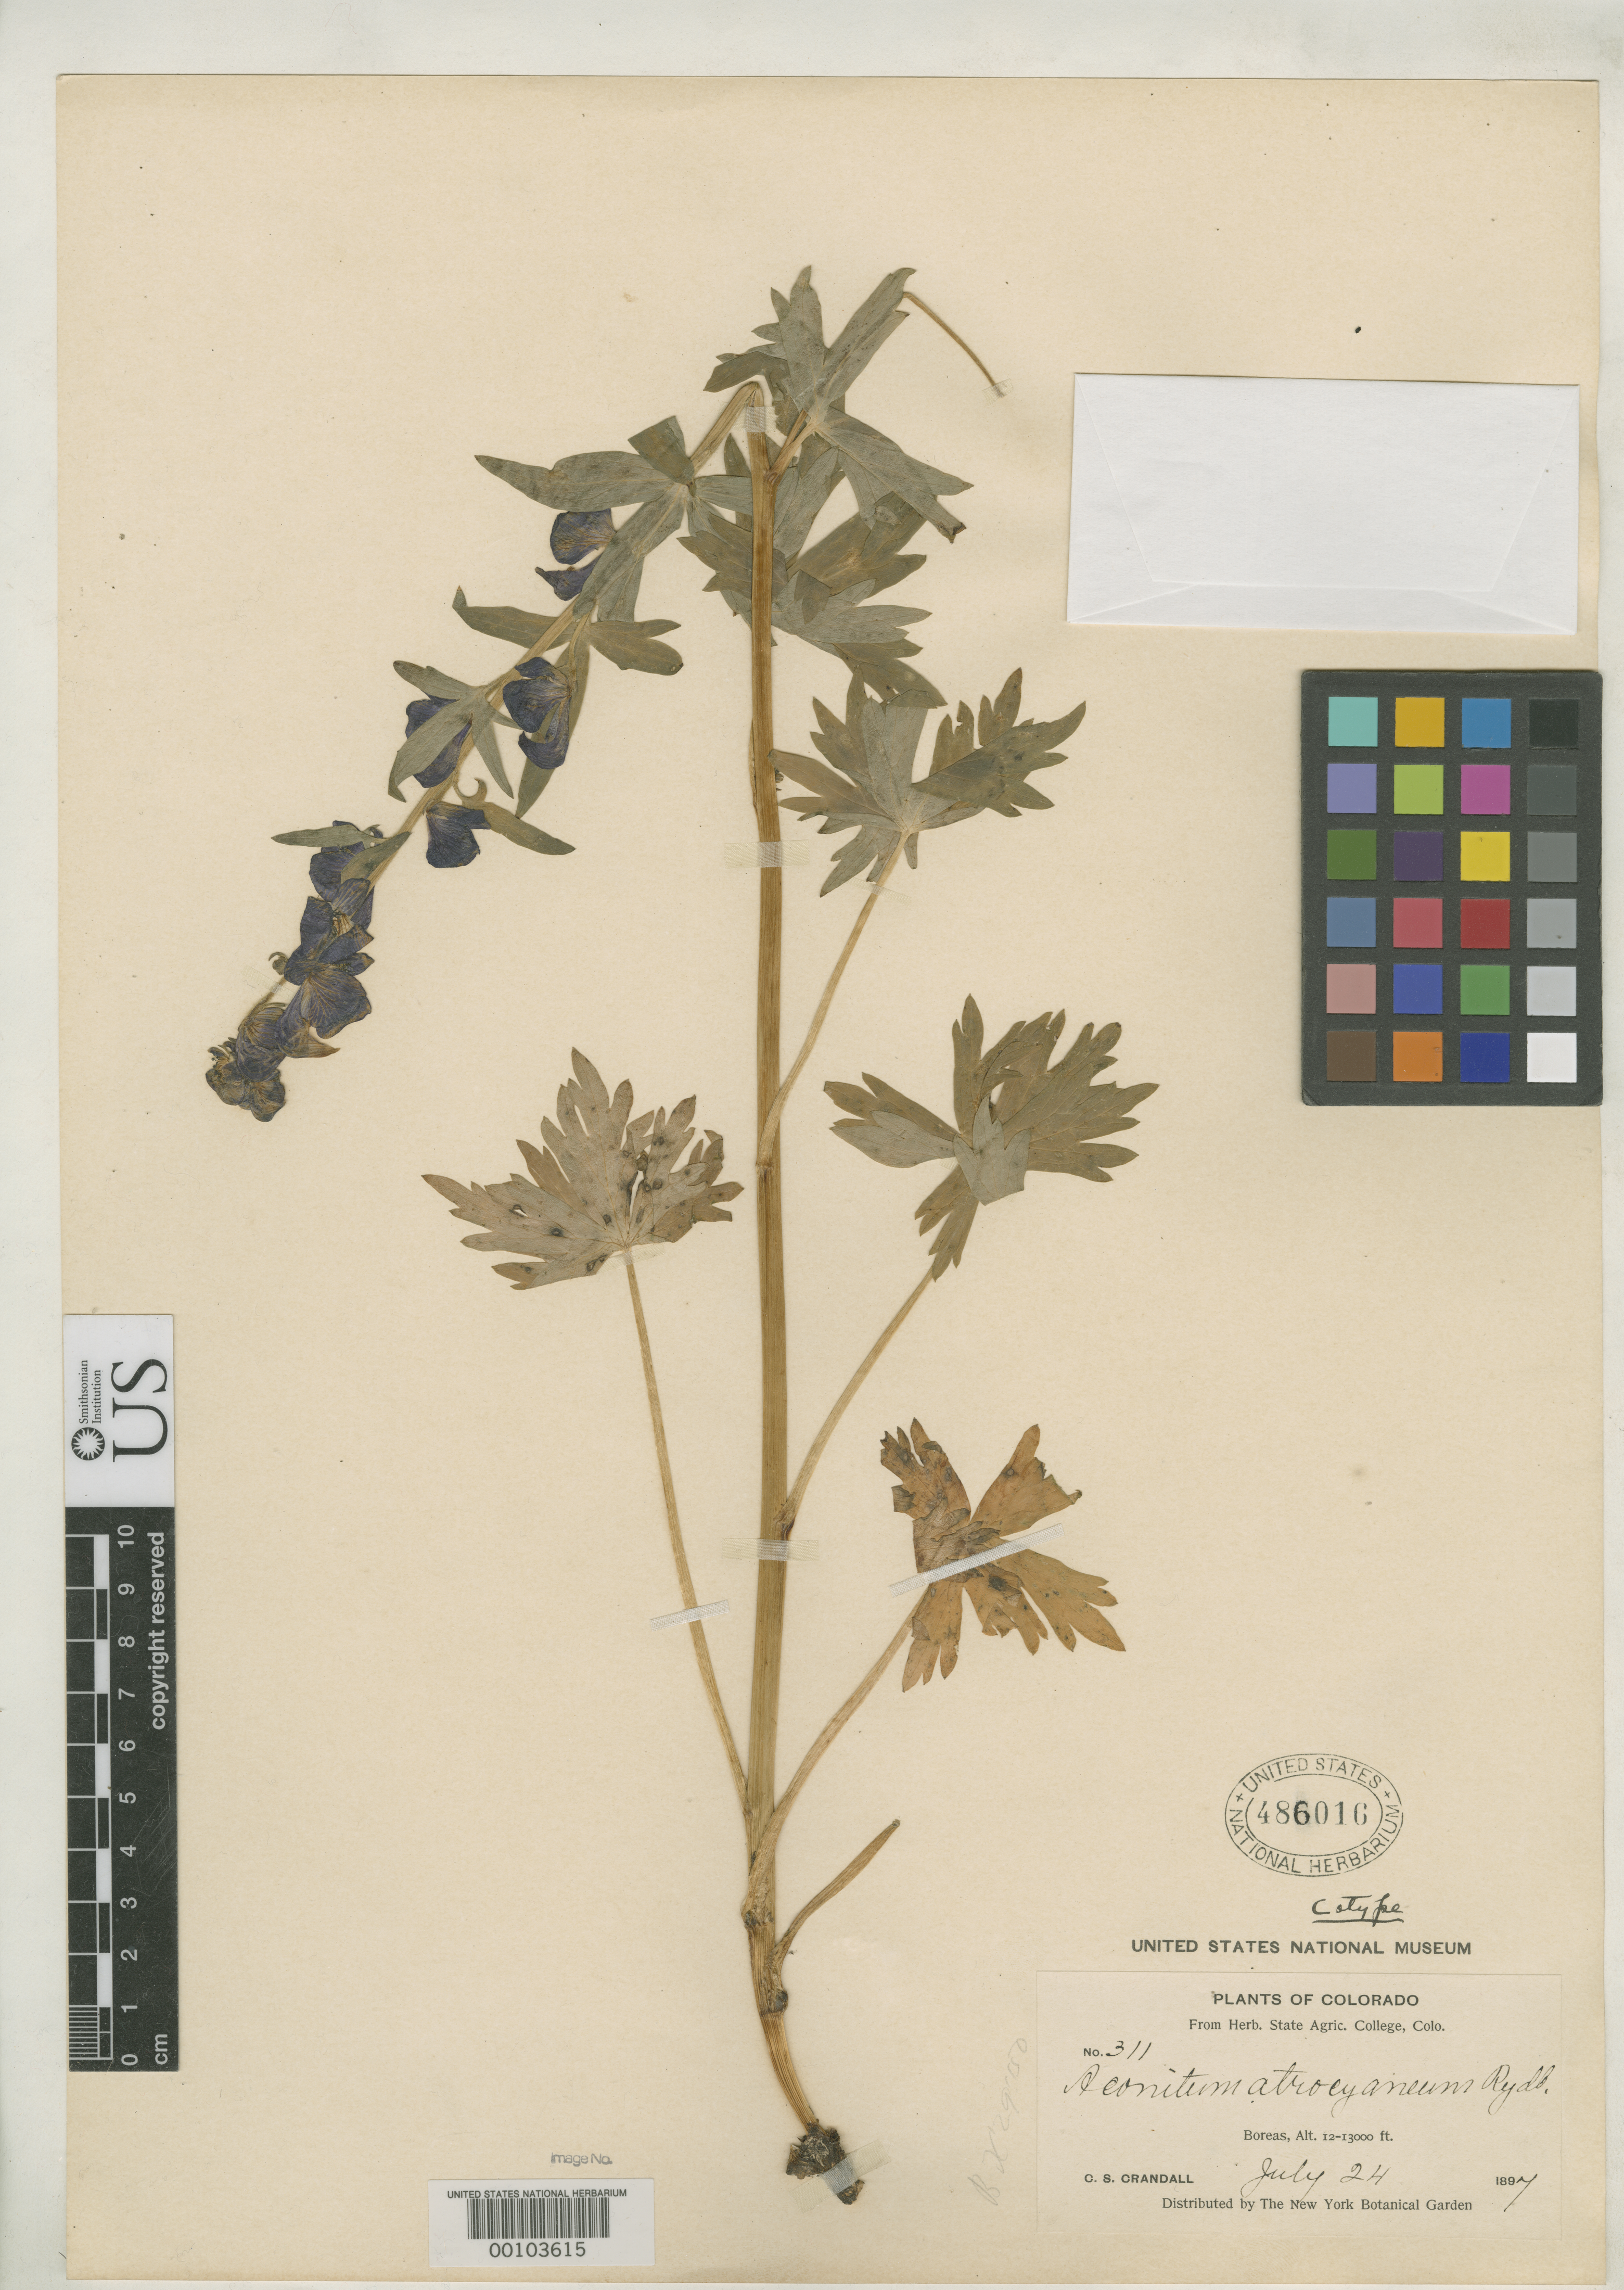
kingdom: Plantae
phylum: Tracheophyta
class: Magnoliopsida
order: Ranunculales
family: Ranunculaceae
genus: Aconitum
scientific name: Aconitum atrocyaneum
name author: Rydb.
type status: Isotype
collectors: C. Crandall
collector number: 311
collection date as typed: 24 Jul 1897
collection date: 1897-07-24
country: United States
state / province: Colorado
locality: Boreas.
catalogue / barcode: US 486016